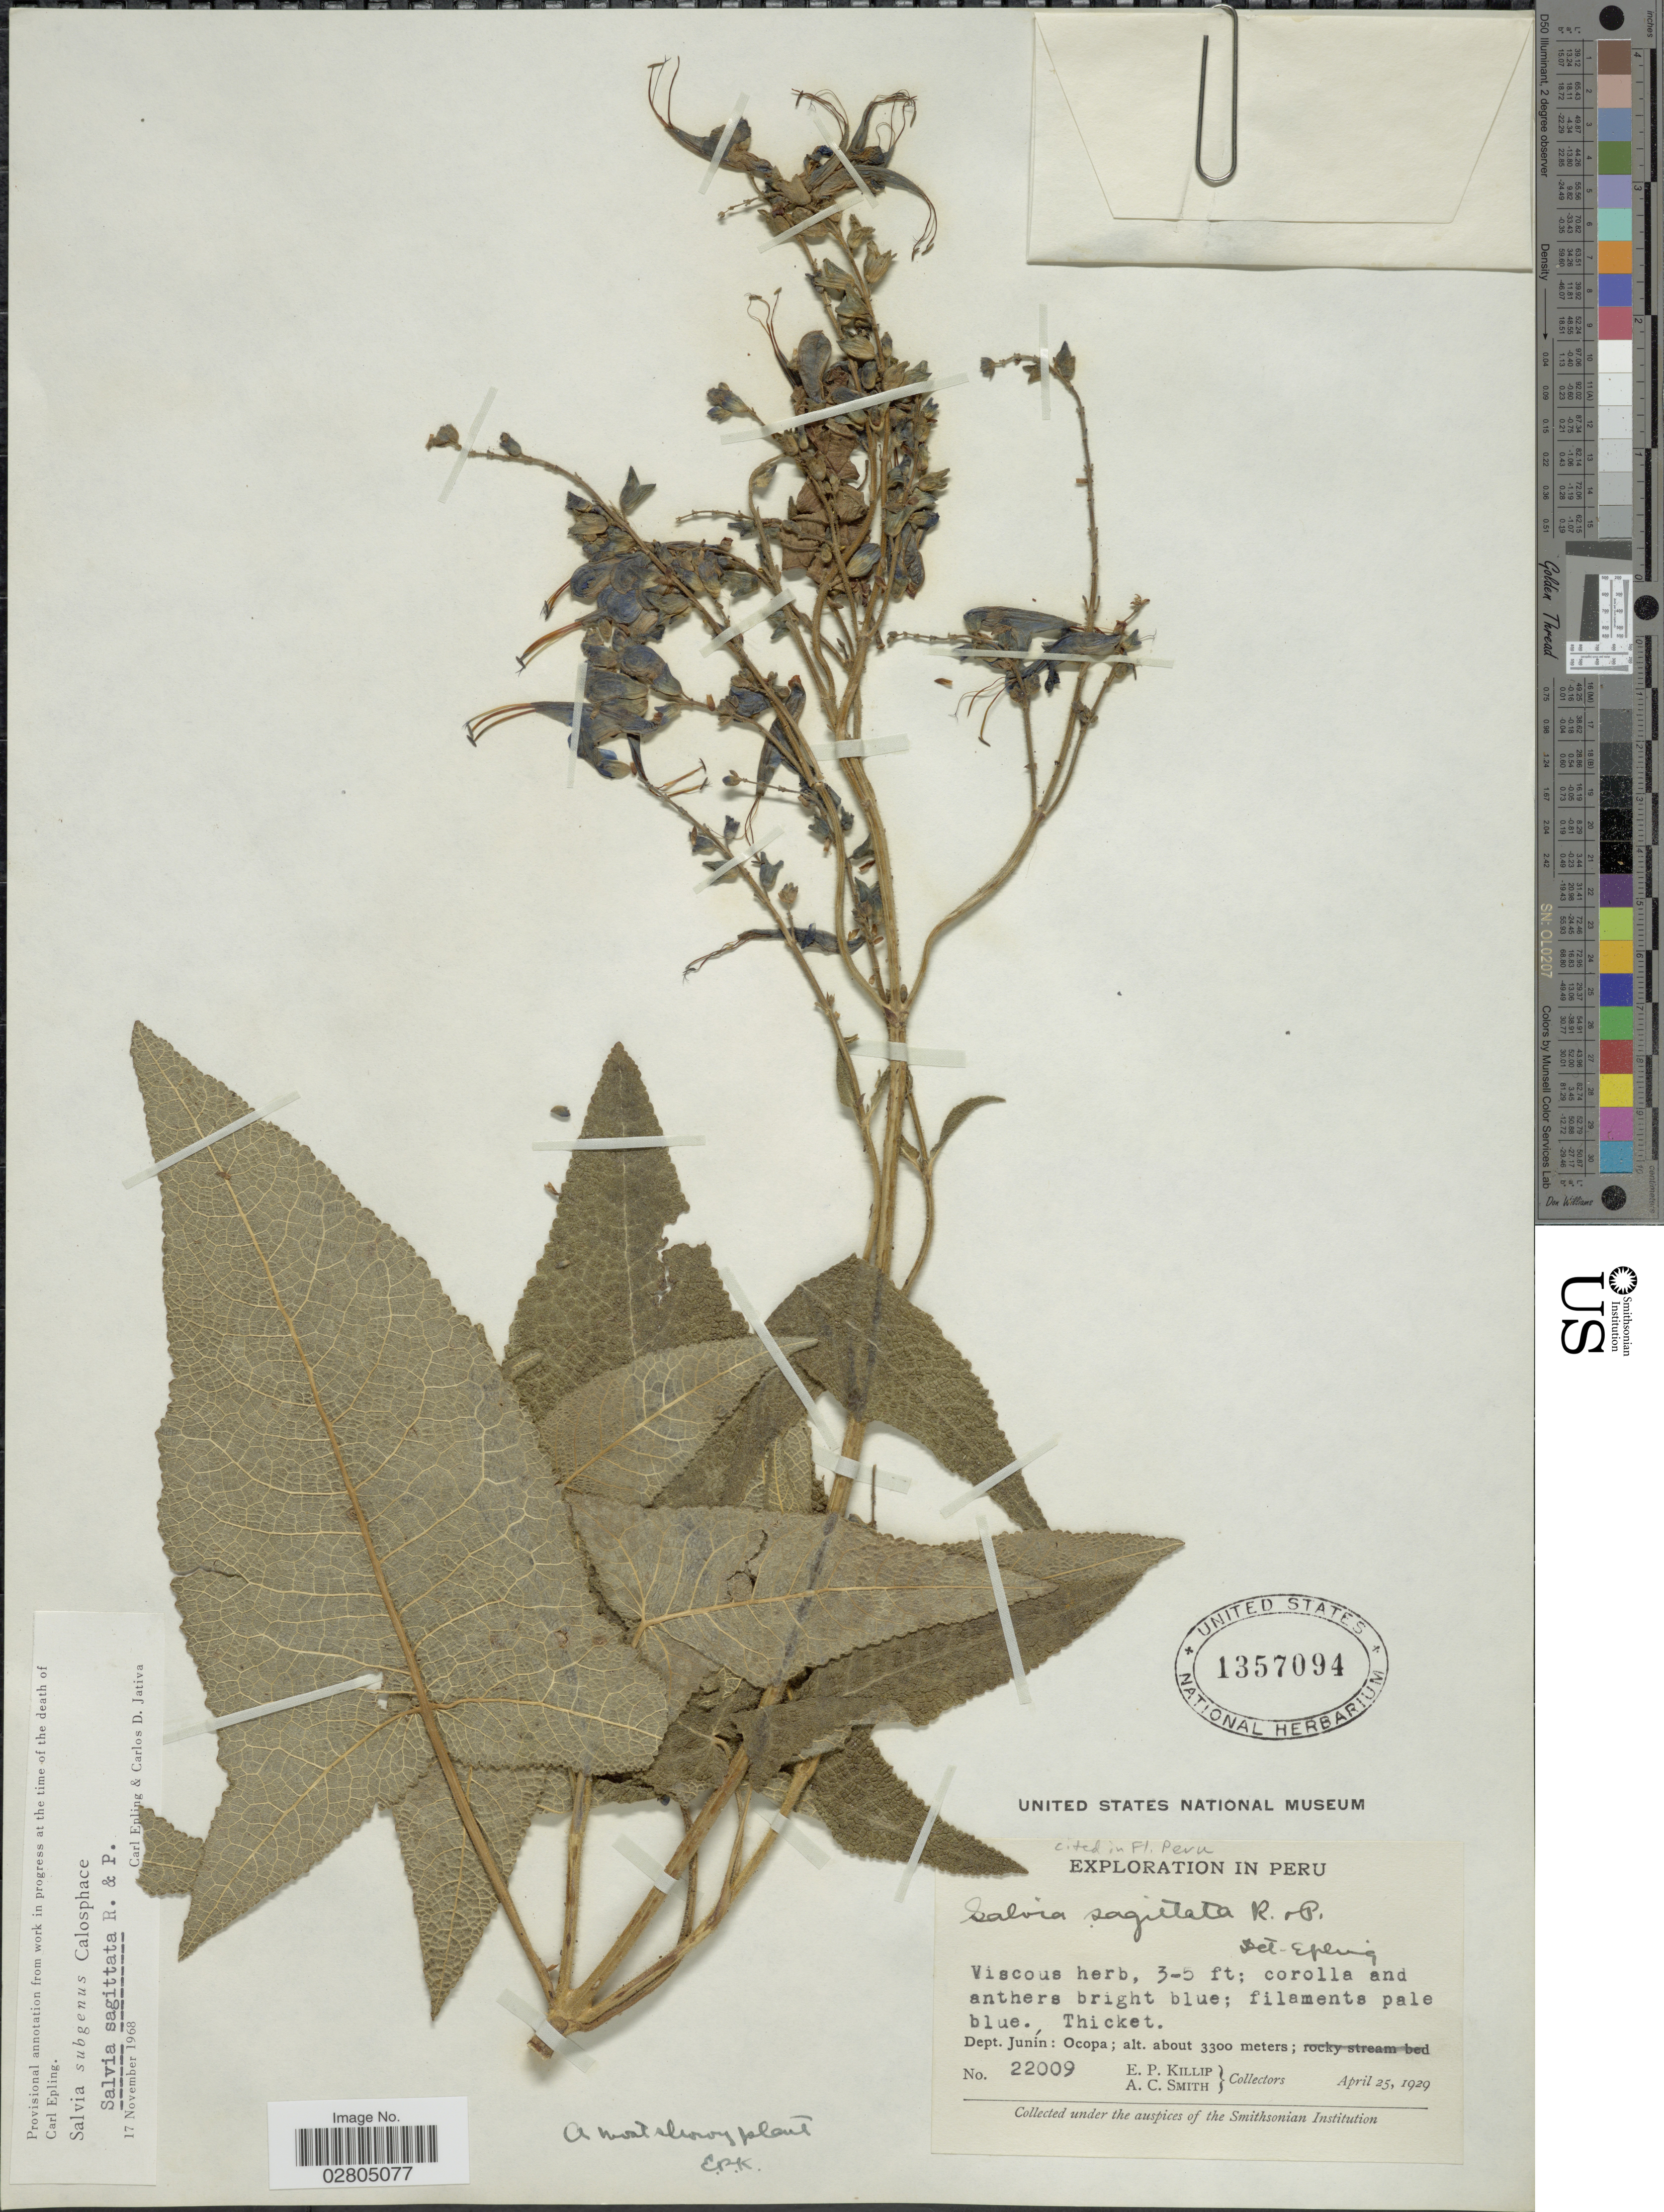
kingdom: Plantae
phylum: Tracheophyta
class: Magnoliopsida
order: Lamiales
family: Lamiaceae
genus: Salvia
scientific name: Salvia sagittata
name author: Ruiz & Pav.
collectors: E. P. Killip & A. C. Smith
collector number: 22009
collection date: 1929-04-25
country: Peru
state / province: Junín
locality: Dept. Junín, Ocopa.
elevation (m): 3300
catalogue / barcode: US 1357094